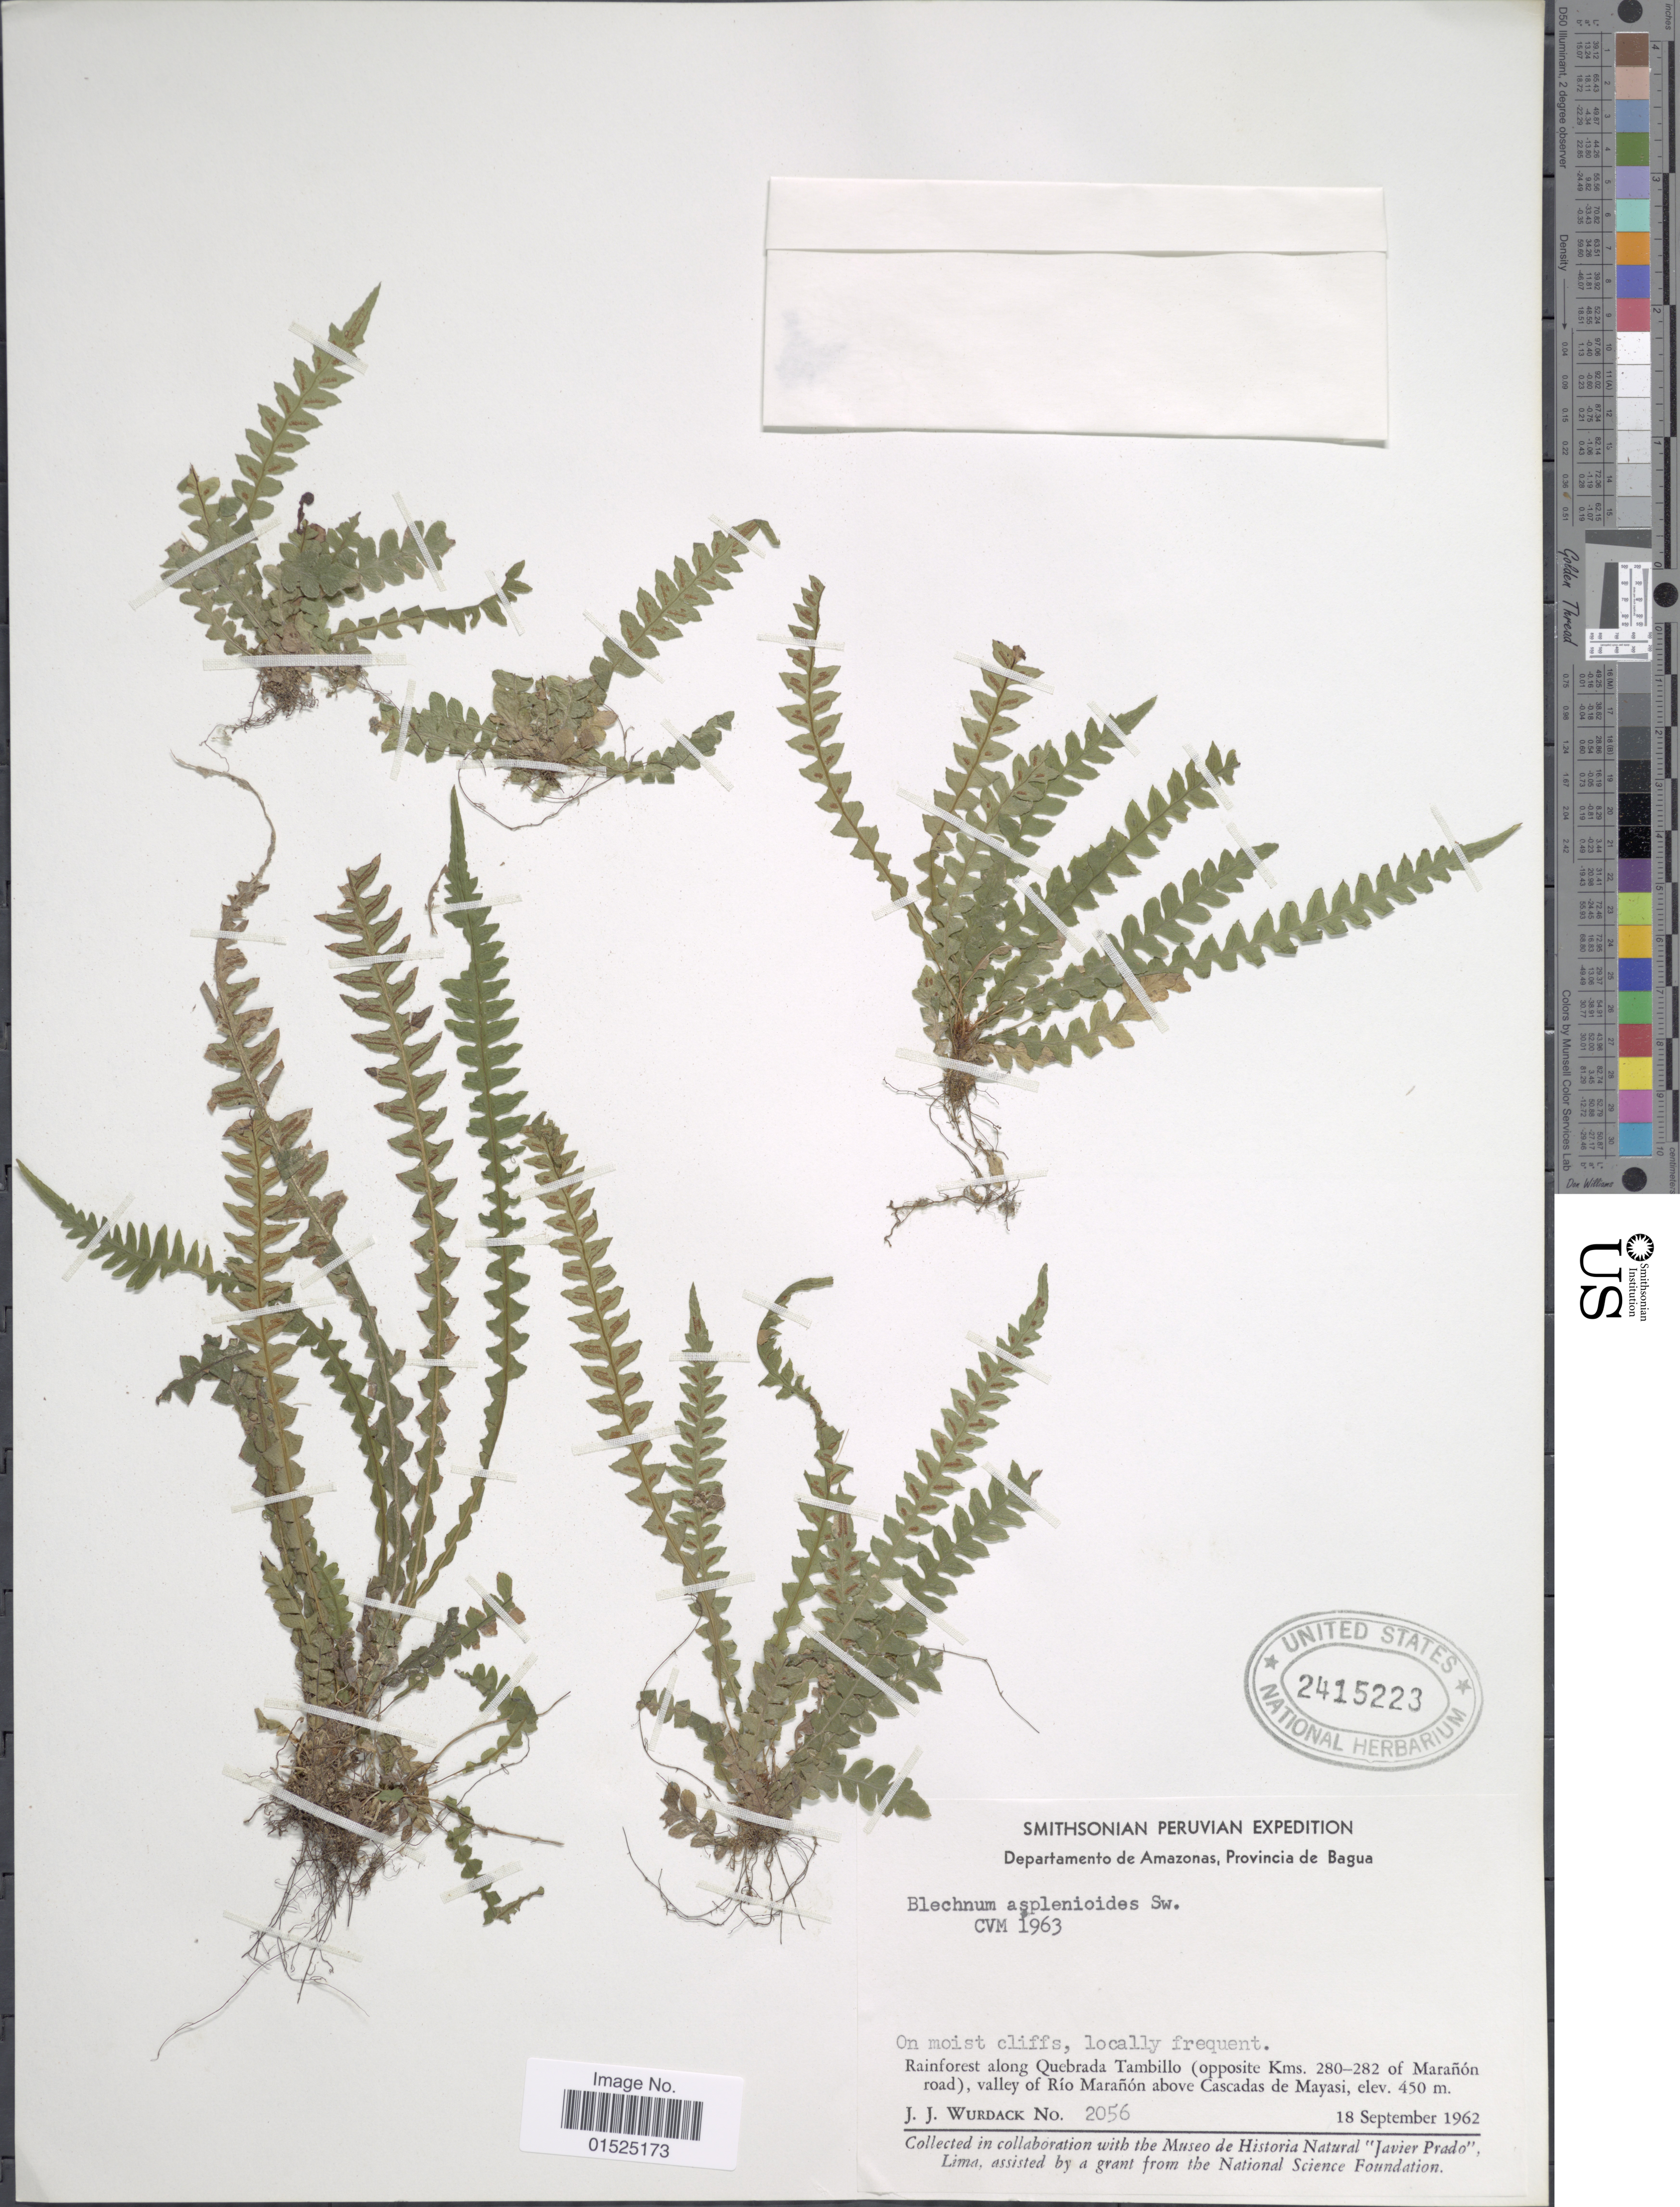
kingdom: Plantae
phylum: Tracheophyta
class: Polypodiopsida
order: Polypodiales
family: Blechnaceae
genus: Blechnum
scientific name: Blechnum asplenioides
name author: Sw.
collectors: J. J. Wurdack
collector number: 2056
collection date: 1962-09-18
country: Peru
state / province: Amazonas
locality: Provincia de Bagua, rainforest along Quebrada Tambillo (opposite Kms. 280-282 of Maranon road), valley of Rio Maranon above Cascadas de Mayasi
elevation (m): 450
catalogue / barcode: US 2415223